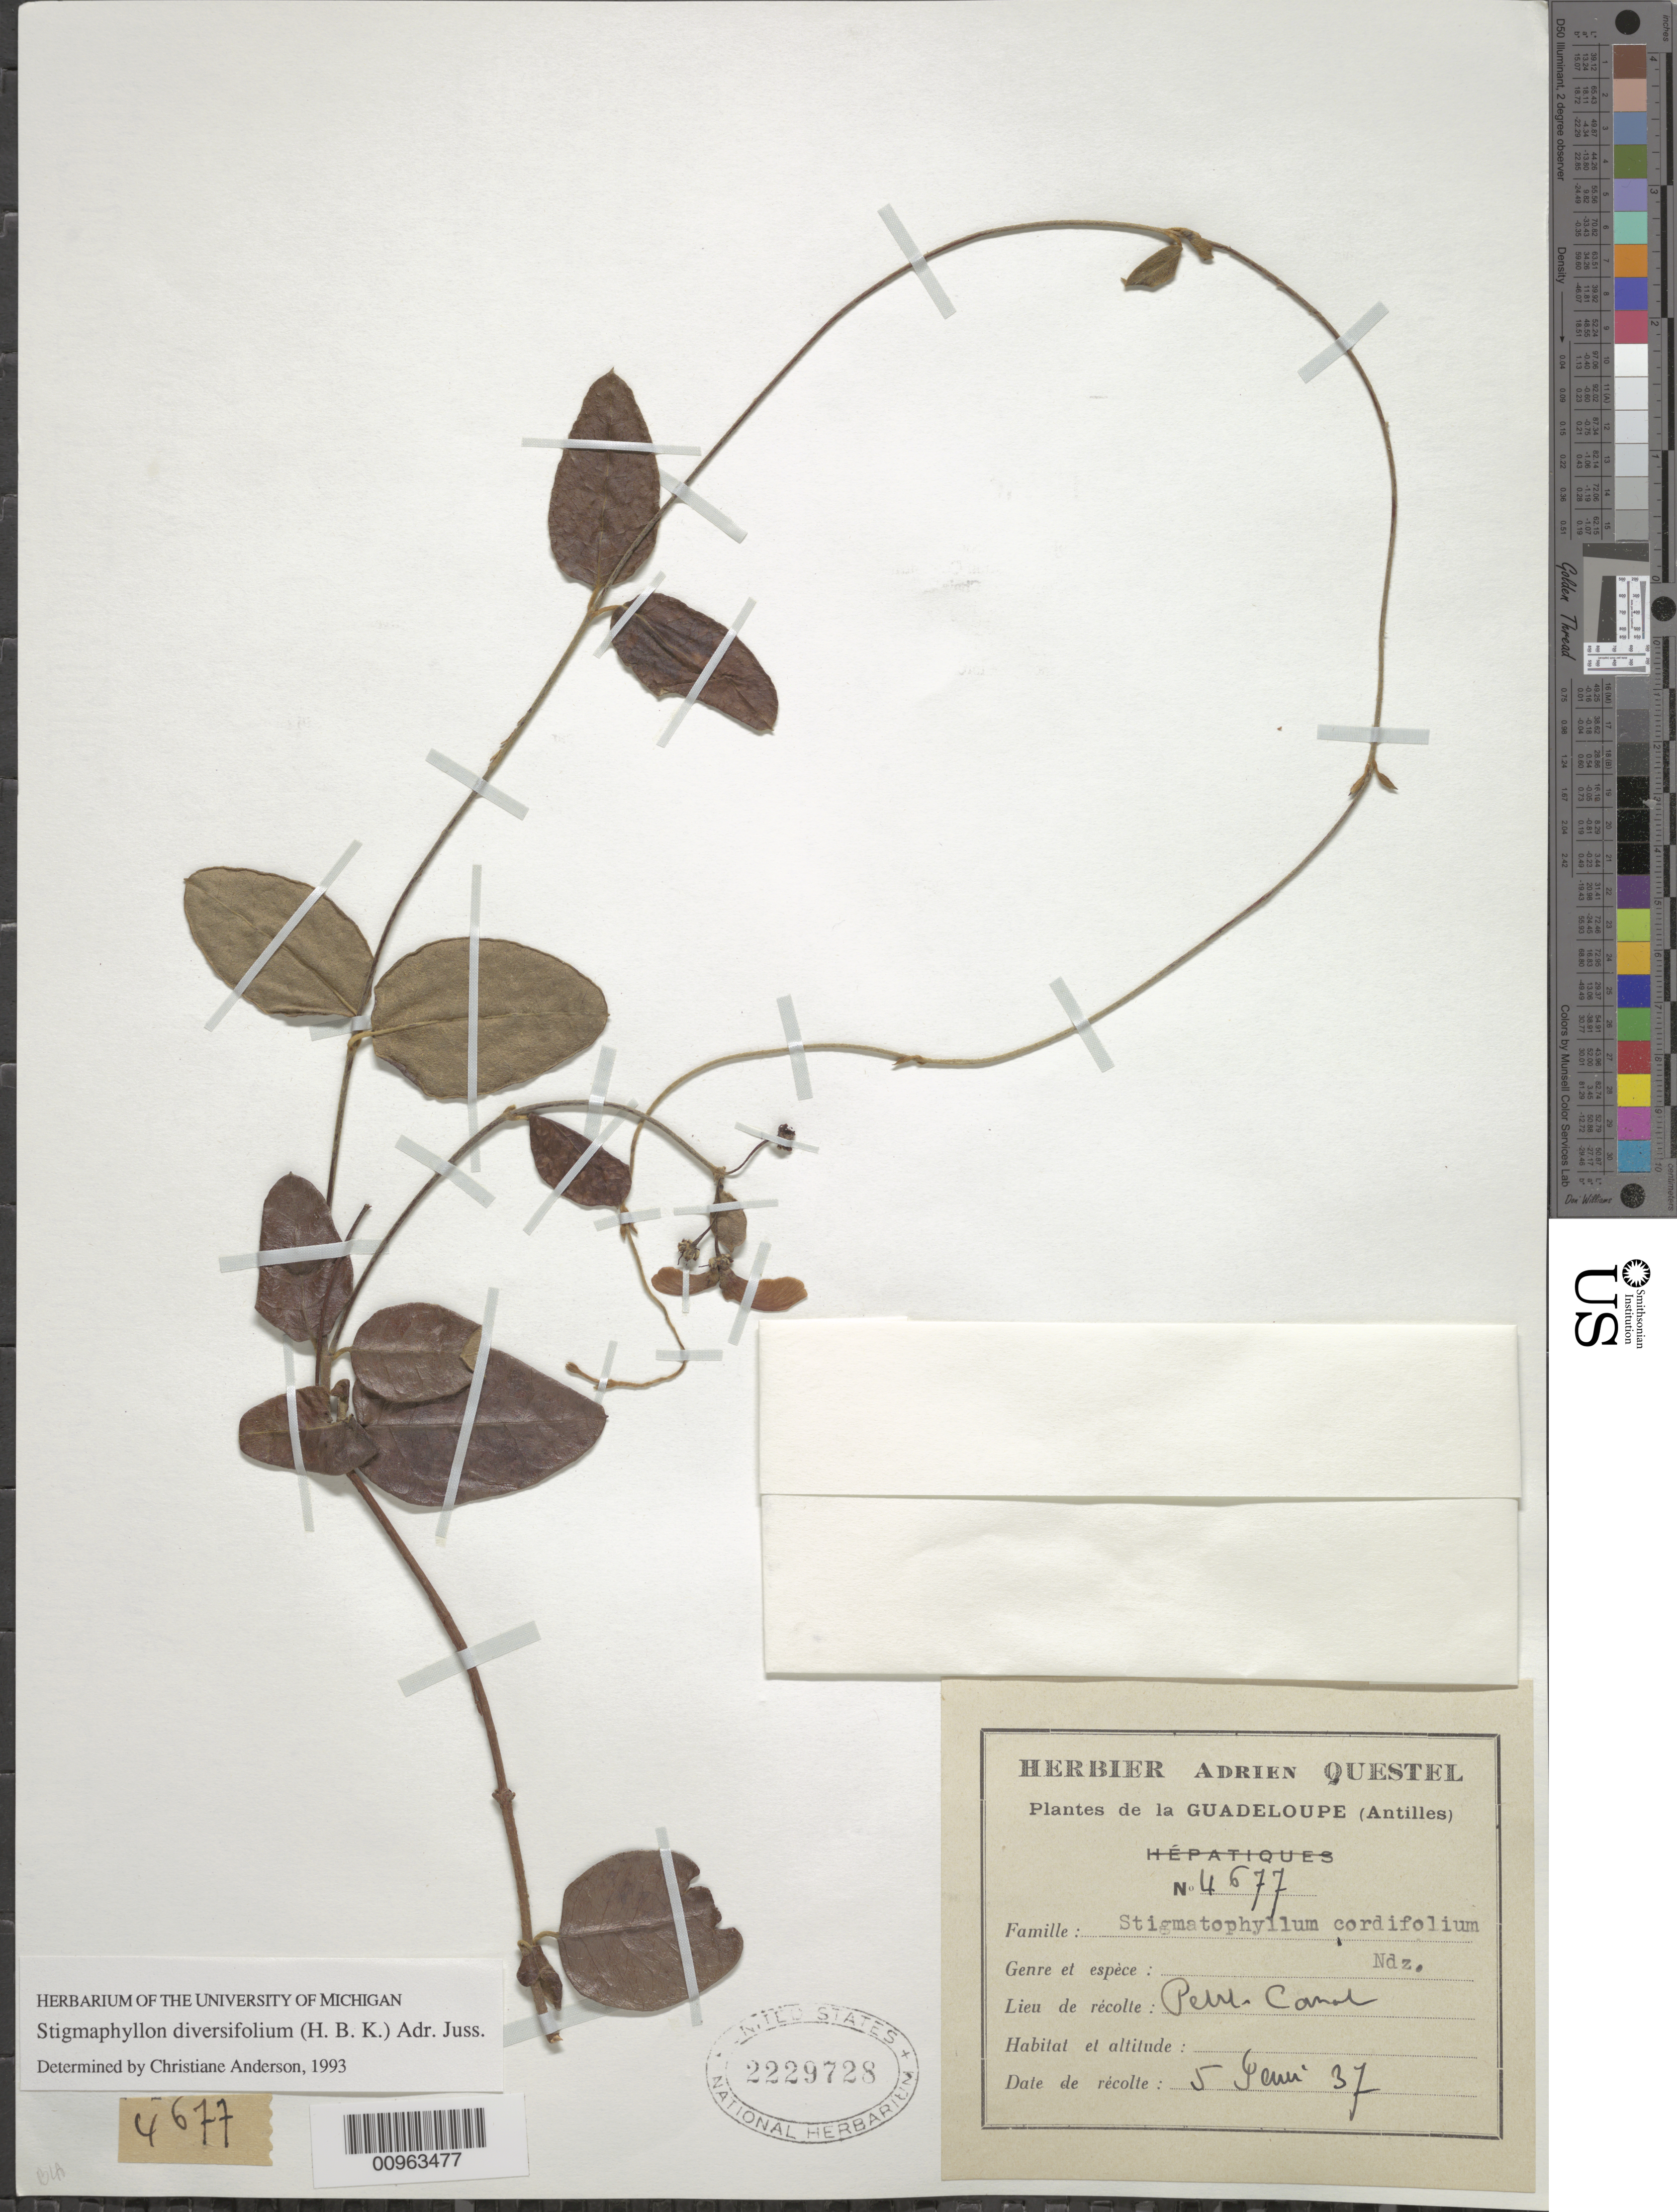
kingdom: Plantae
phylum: Tracheophyta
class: Magnoliopsida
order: Malpighiales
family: Malpighiaceae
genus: Stigmaphyllon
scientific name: Stigmaphyllon diversifolium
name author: (Kunth) A. Juss.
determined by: Anderson, C.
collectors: A. Questel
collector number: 4677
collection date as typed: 05 Feb 1937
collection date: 1937-02-05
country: Guadeloupe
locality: Petite Canal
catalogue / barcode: US 2229728